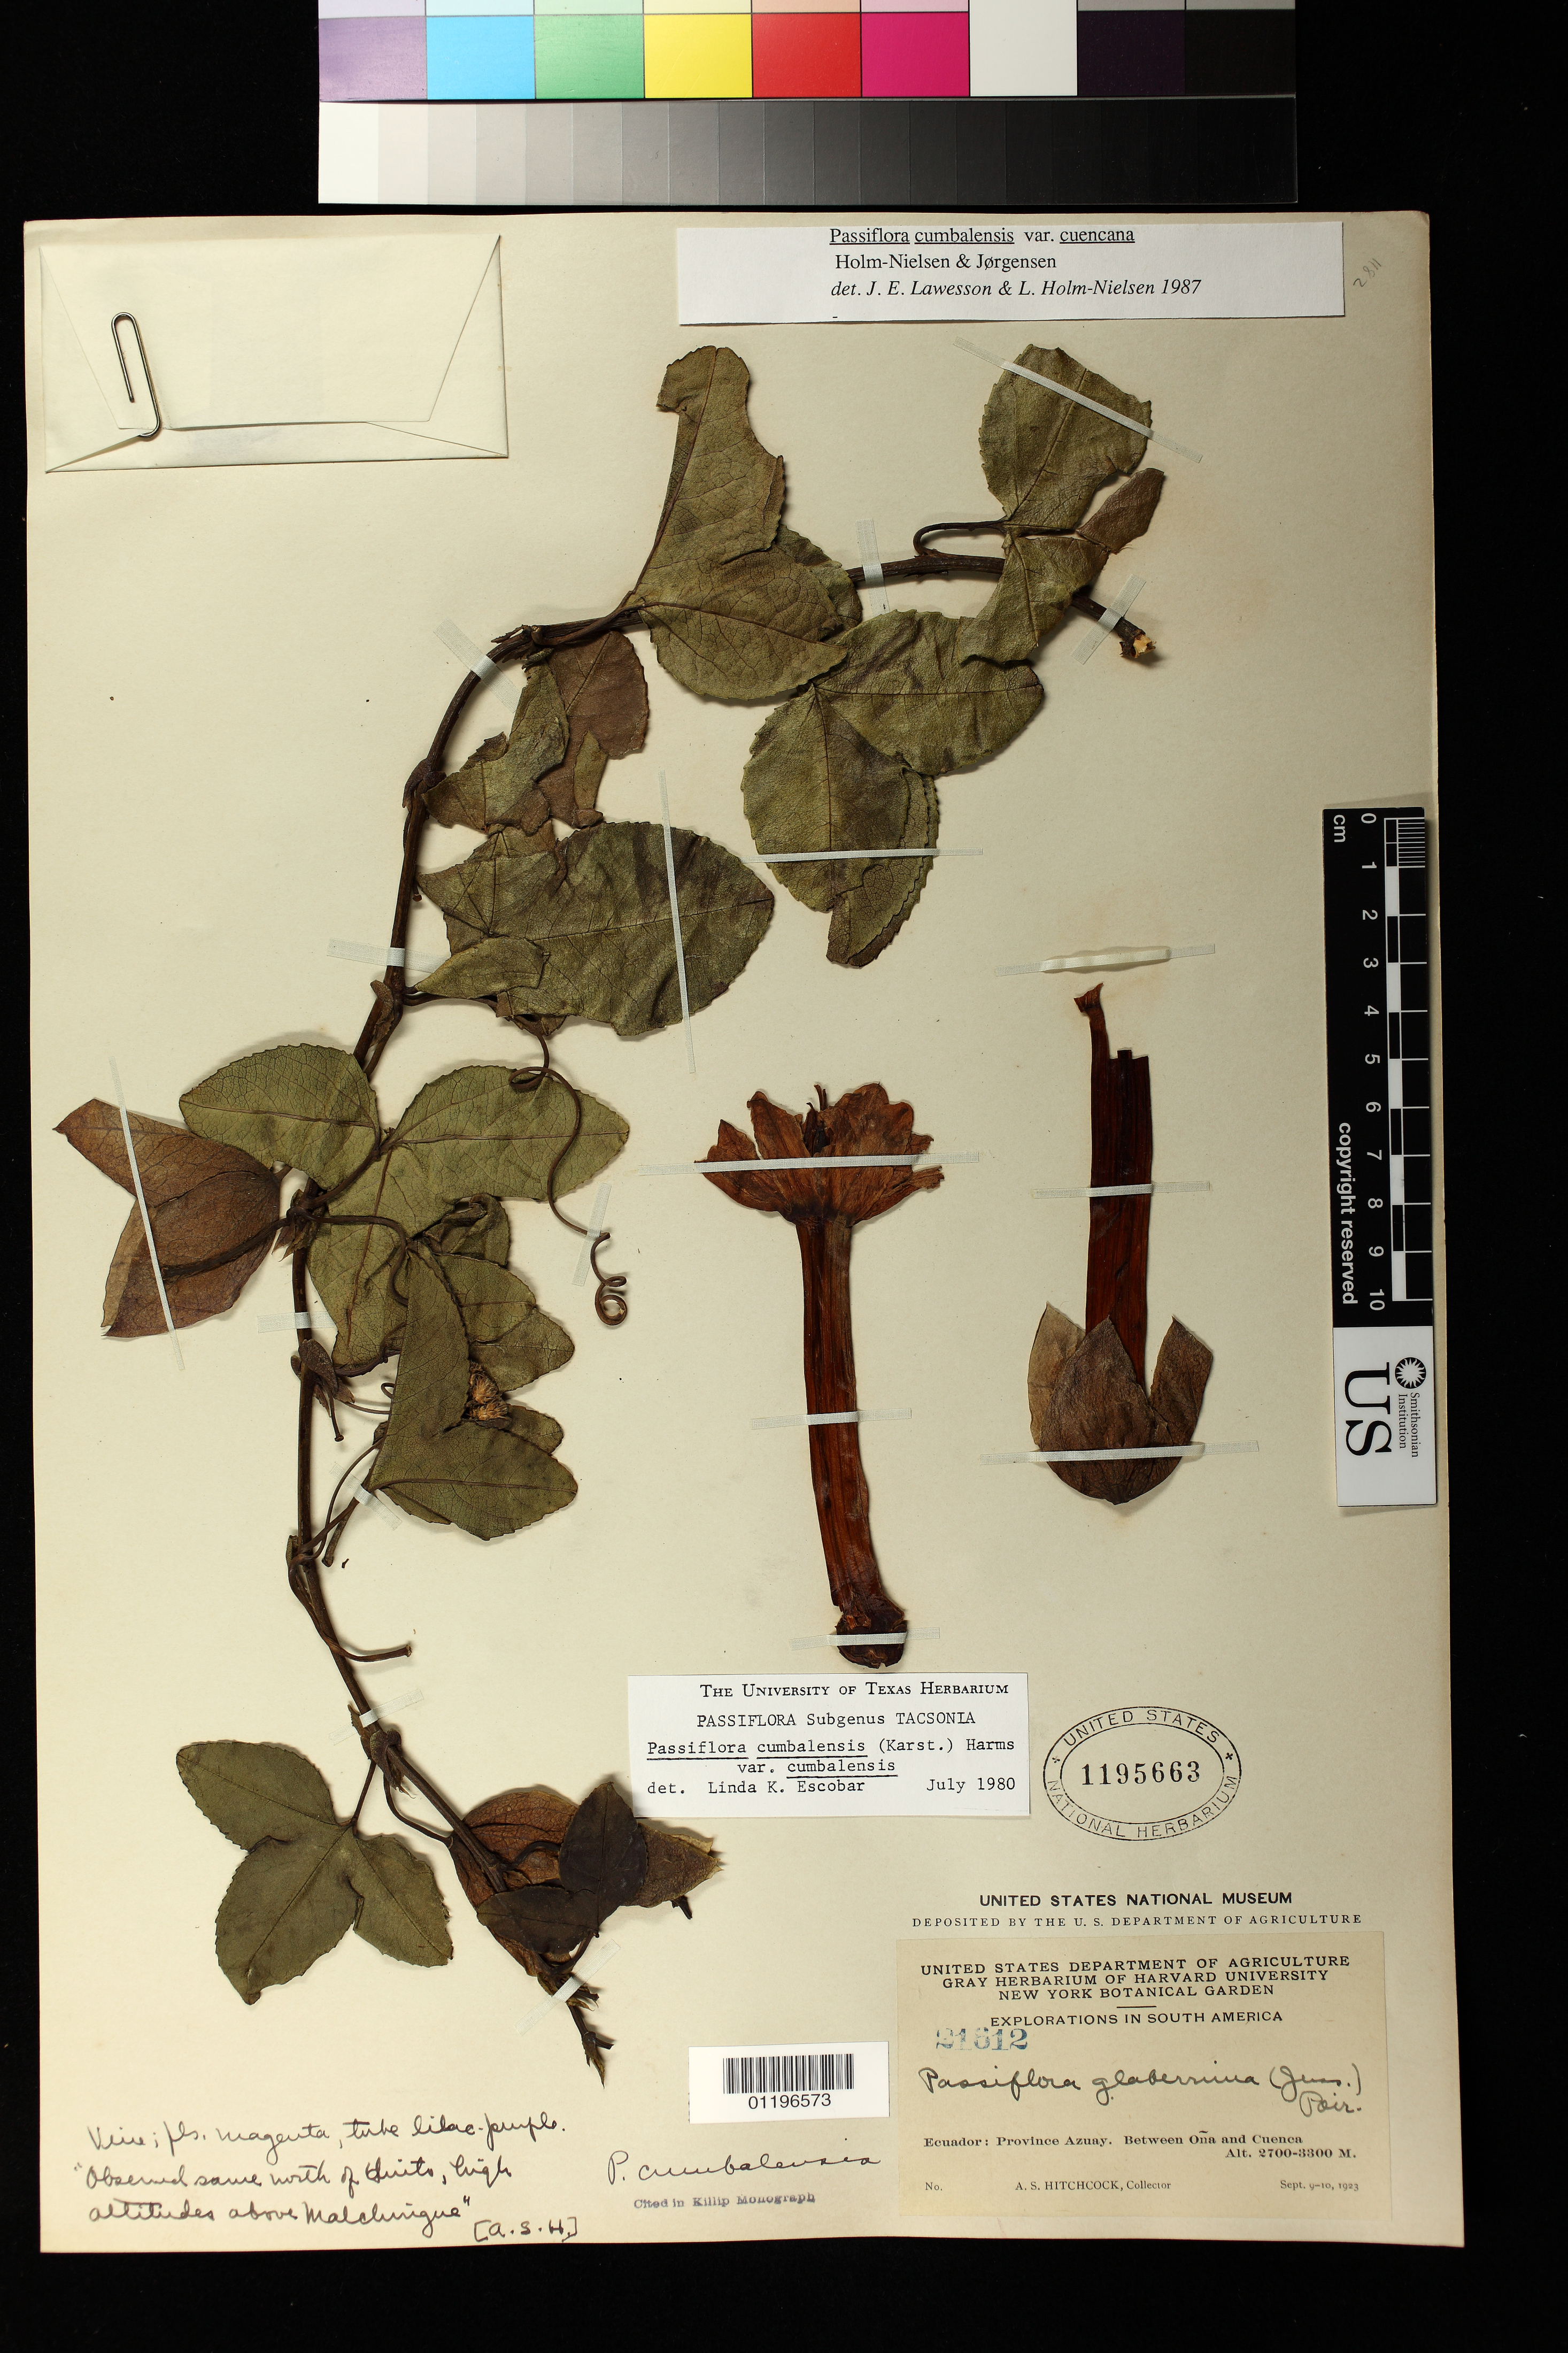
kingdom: Plantae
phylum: Tracheophyta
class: Magnoliopsida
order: Malpighiales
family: Passifloraceae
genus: Passiflora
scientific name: Passiflora cumbalensis var. cumbalensis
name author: (H. Karst.) Harms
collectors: A. S. Hitchcock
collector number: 21512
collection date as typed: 09 Sep 1923 to 10 Sep 1923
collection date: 1923-09-09/1923-09-10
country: Ecuador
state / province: Azuay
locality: Ecuador: Province Azuay. Between Ona and Cuenca.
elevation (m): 2700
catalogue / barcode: US 1195663